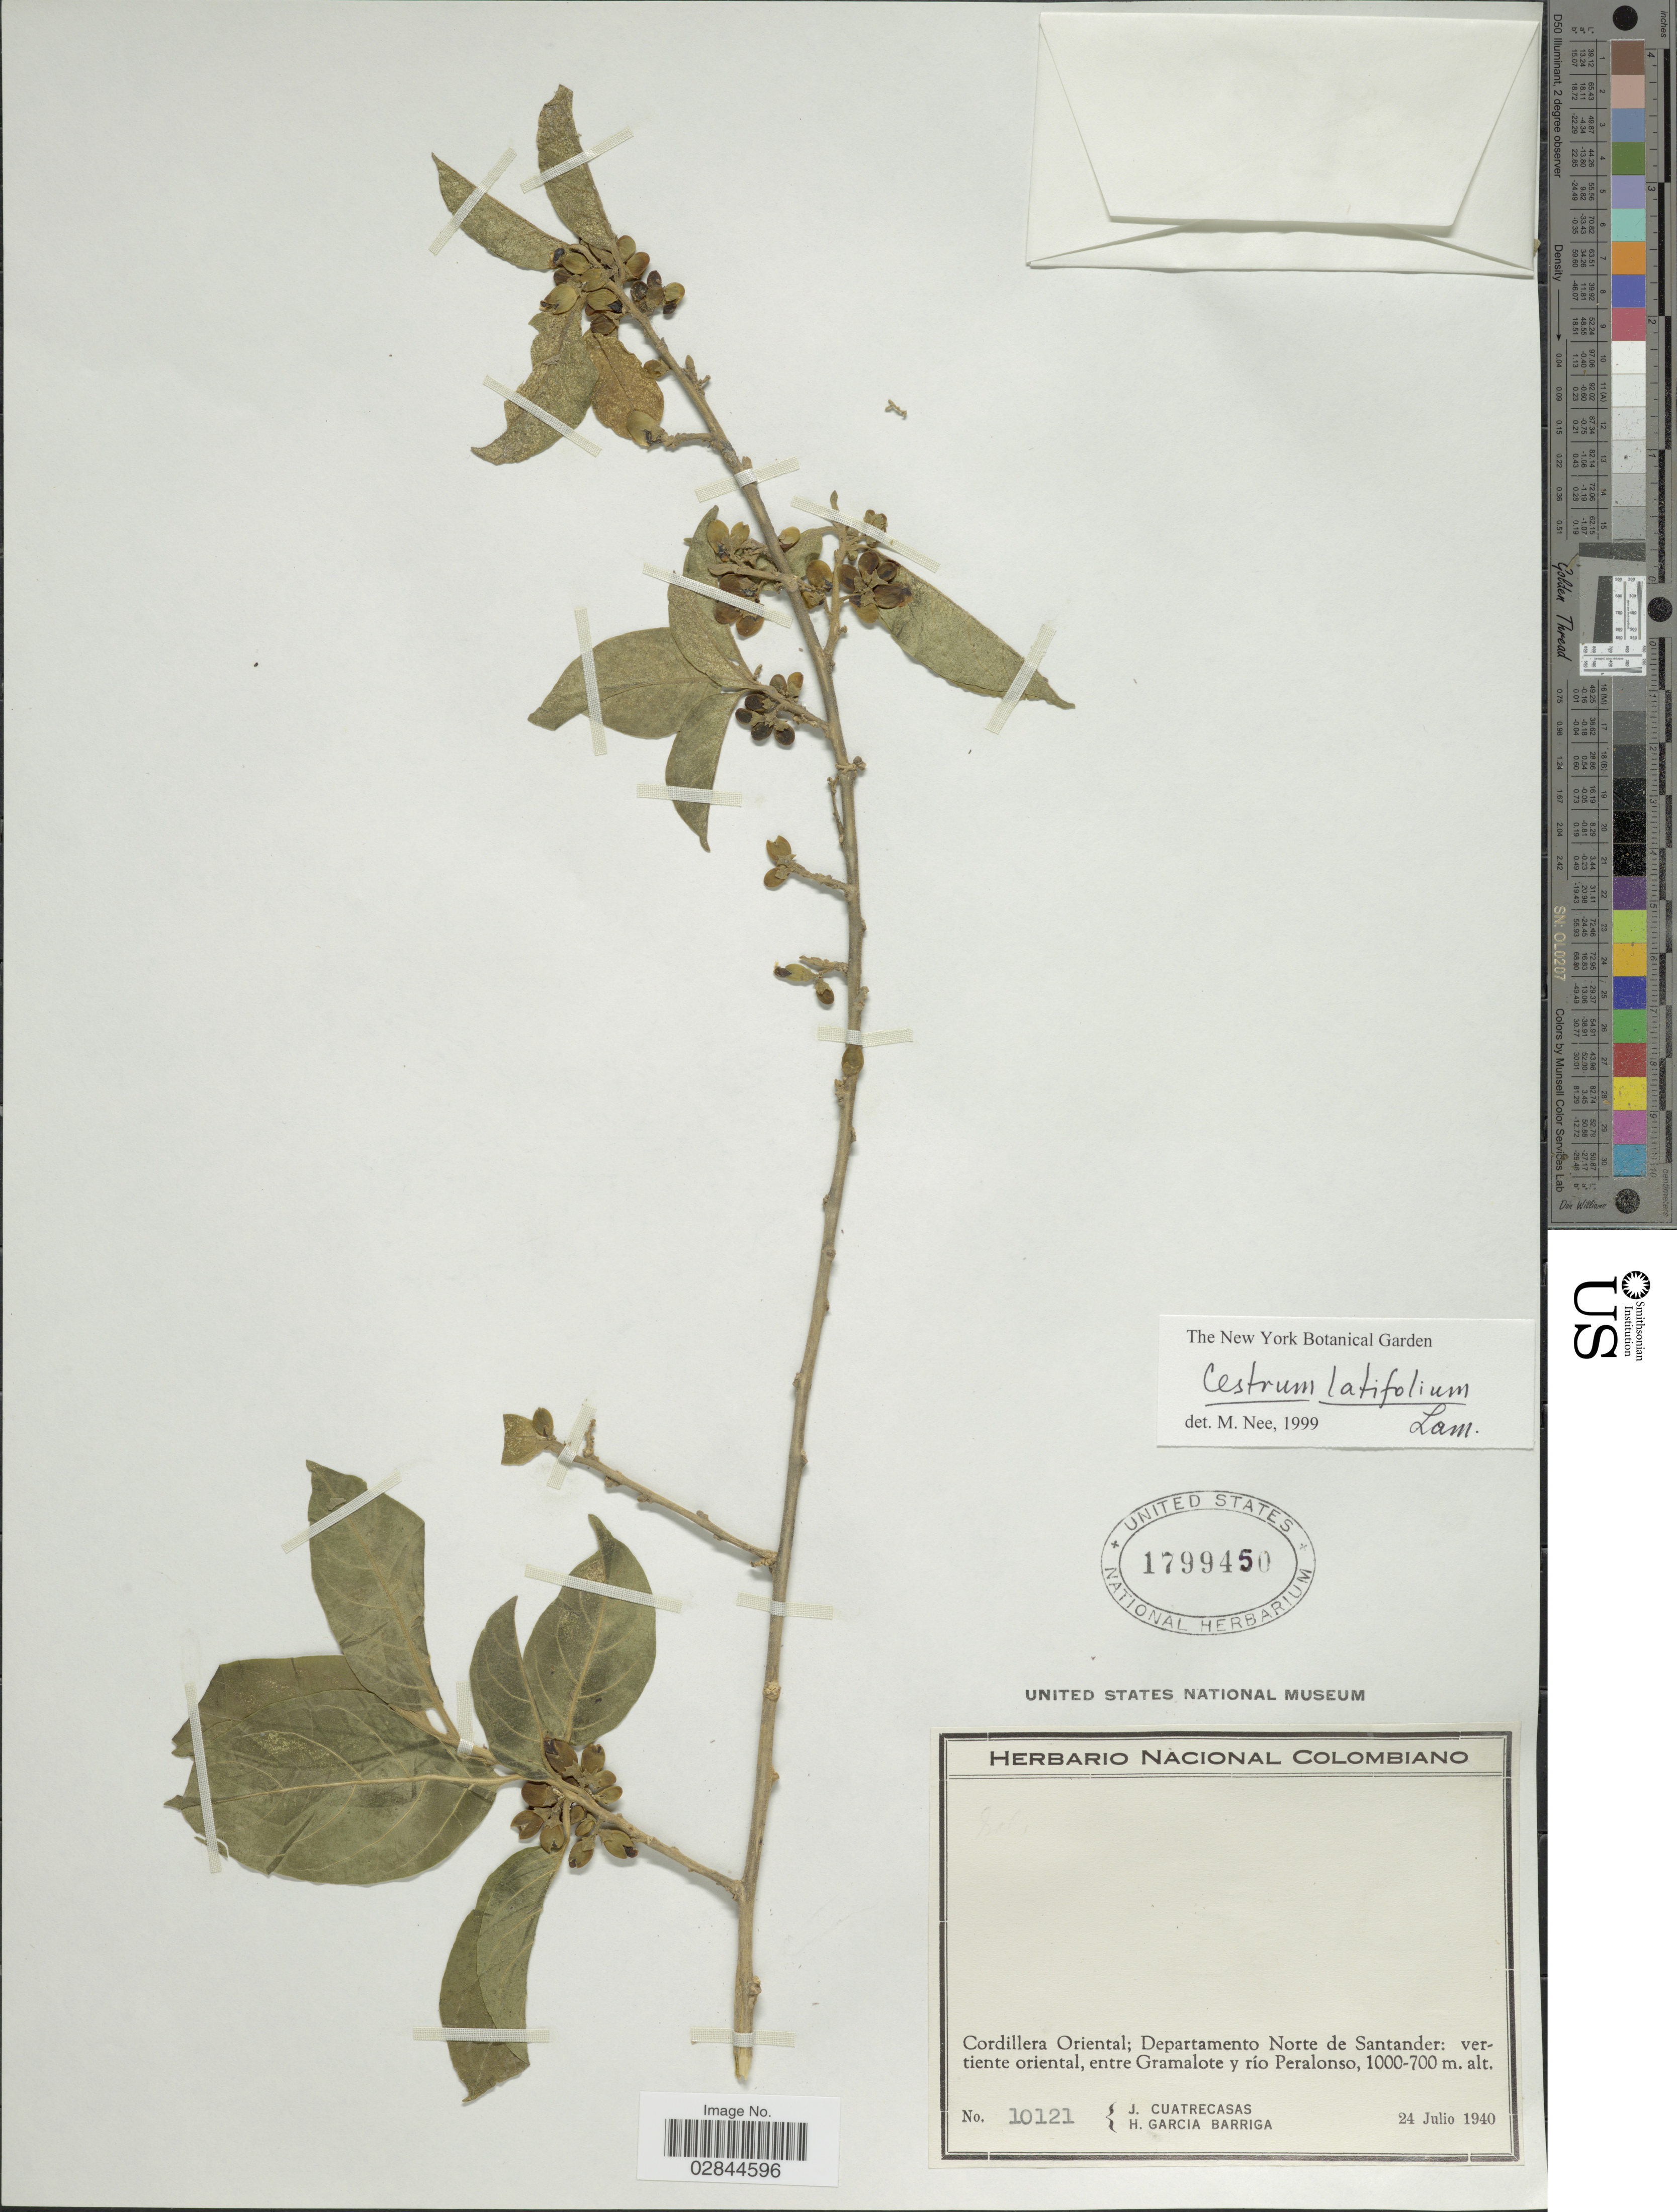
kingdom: Plantae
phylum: Tracheophyta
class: Magnoliopsida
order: Solanales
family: Solanaceae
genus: Cestrum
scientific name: Cestrum latifolium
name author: Lam.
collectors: J. Cuatrecasas & H. García Barriga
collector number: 10121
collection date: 1940-07-24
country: Colombia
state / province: Norte de Santander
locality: Cordillera Oriental; Departamento Norte de Santander: vertiente oriental, entre Gramalote y río Peralonso.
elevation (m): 700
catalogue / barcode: US 1799450